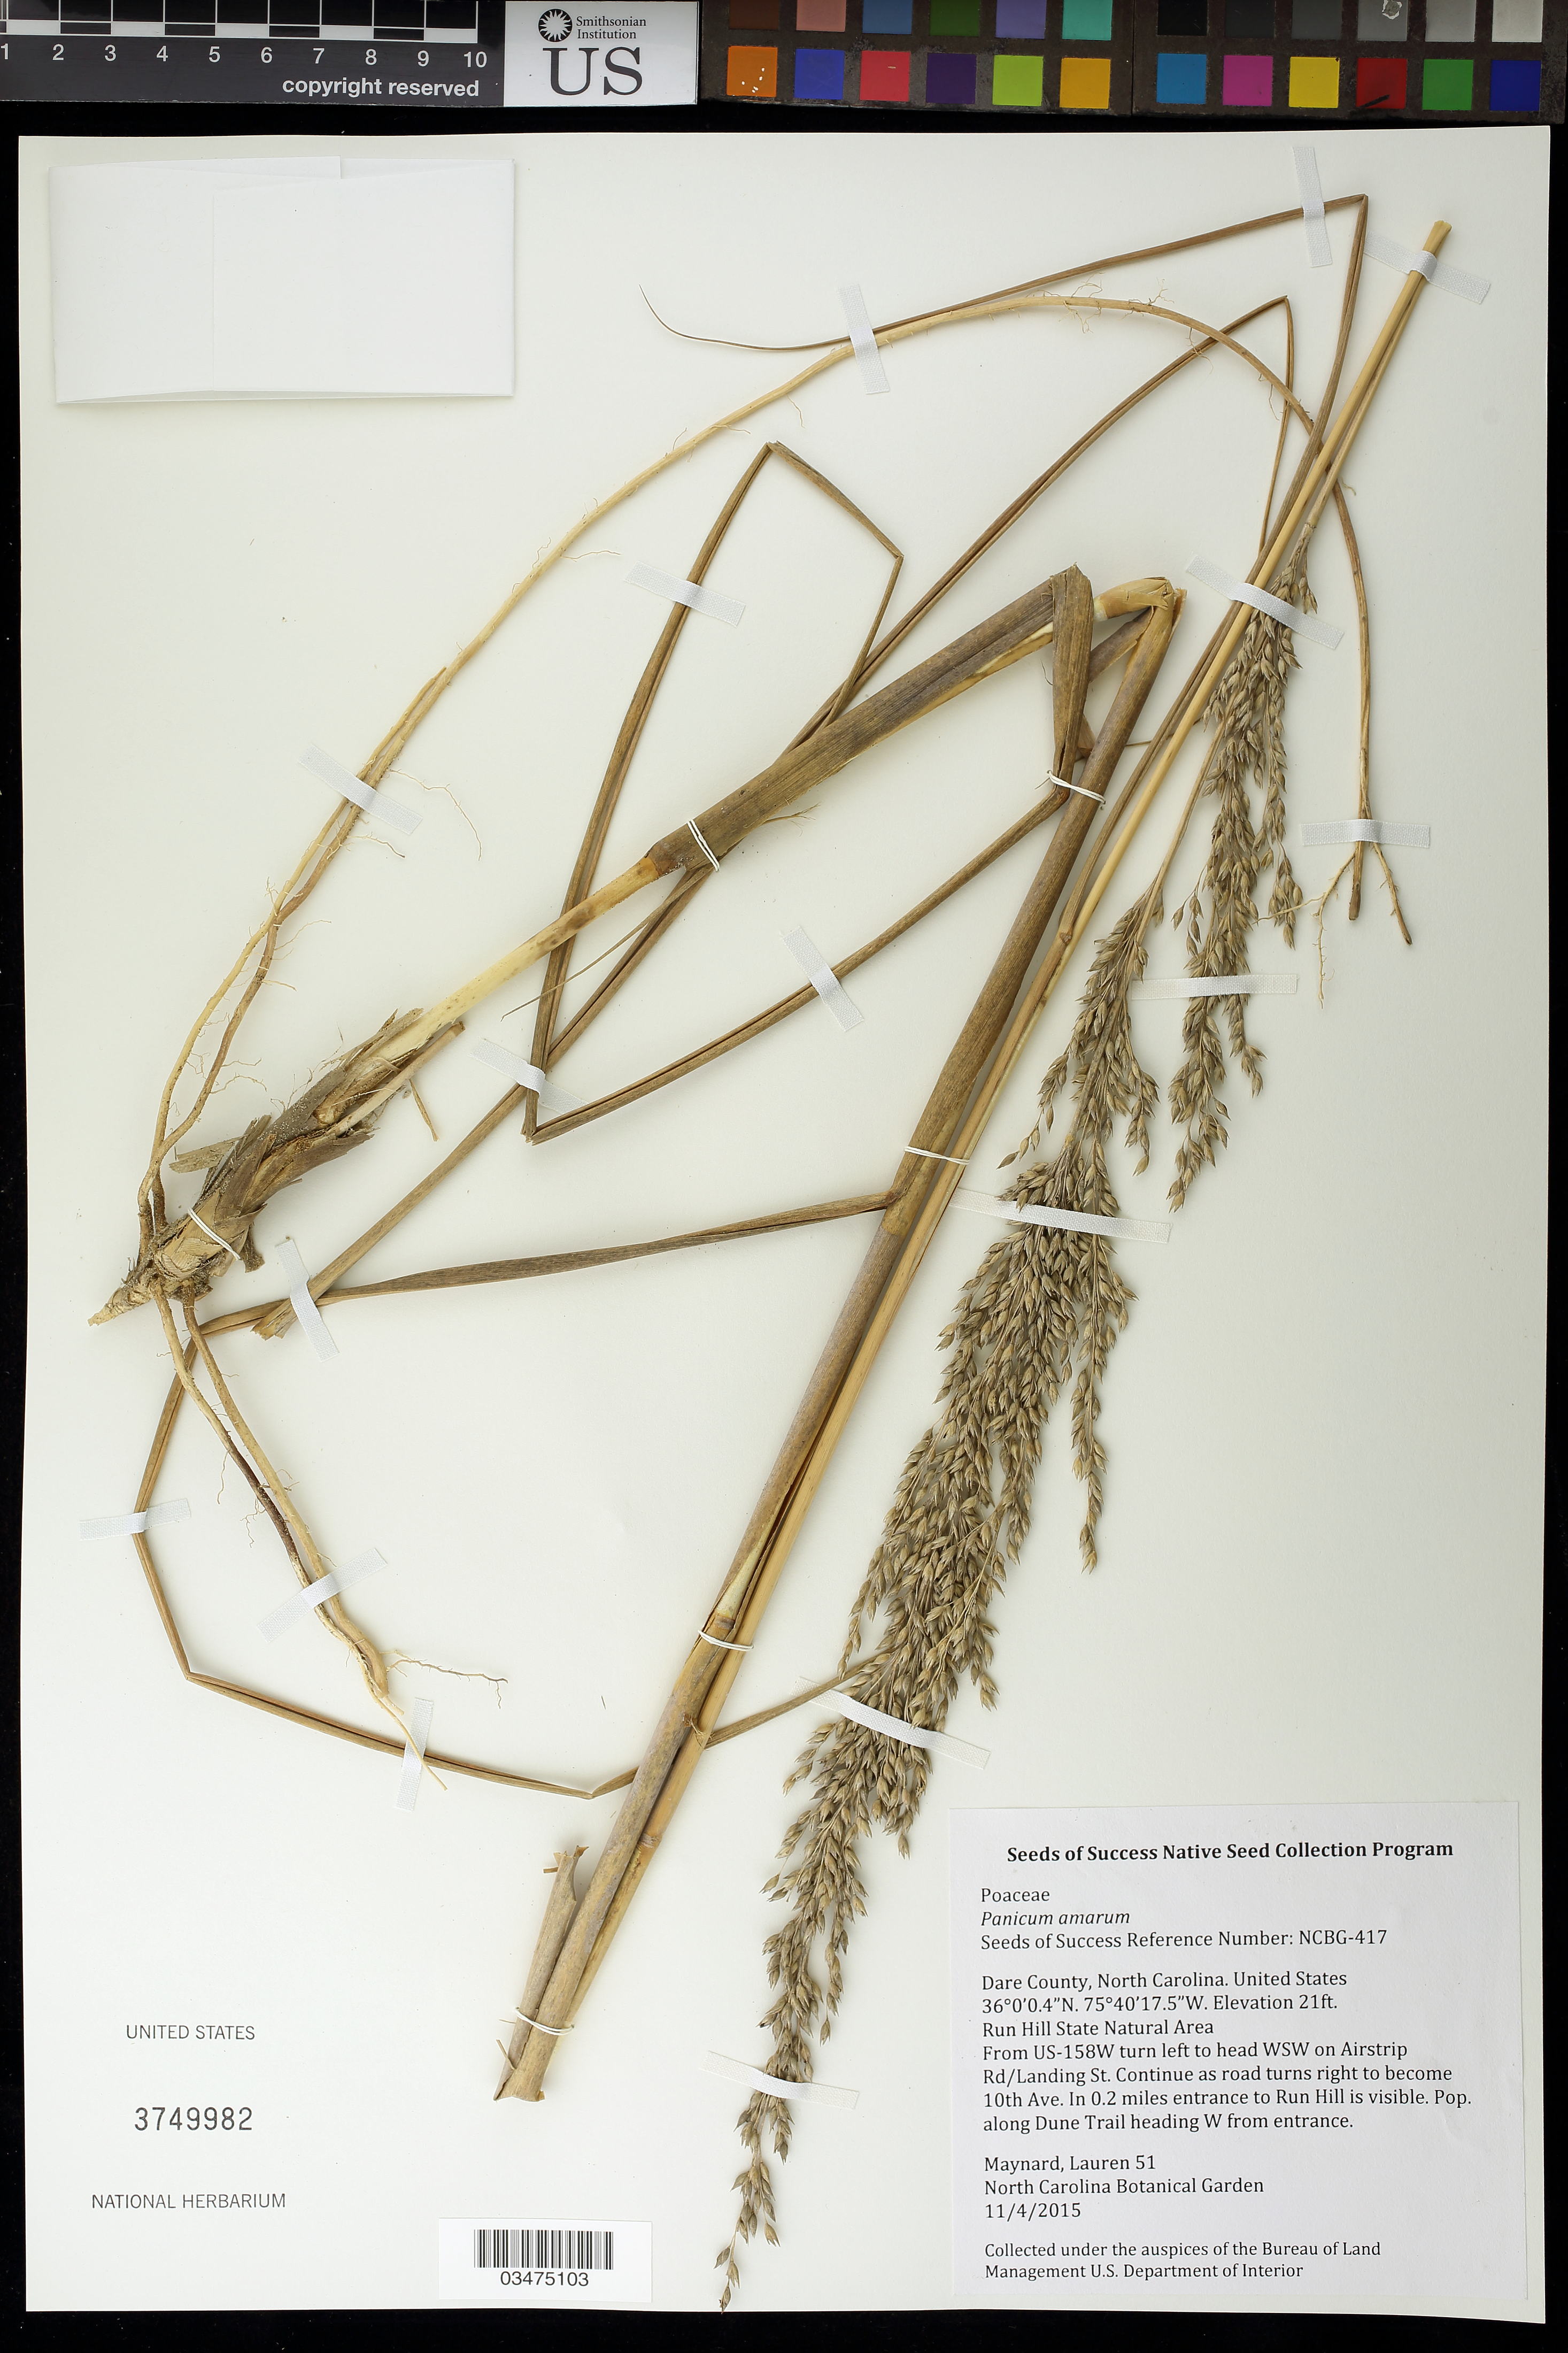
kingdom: Plantae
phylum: Tracheophyta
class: Liliopsida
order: Poales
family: Poaceae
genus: Panicum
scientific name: Panicum amarum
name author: Elliott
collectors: L. Maynard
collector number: NCBG-417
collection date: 2015-11-04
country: United States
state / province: North Carolina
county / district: Dare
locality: Run Hill State Natural Area, Dune Trail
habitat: Dune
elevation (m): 6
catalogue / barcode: US 3749982